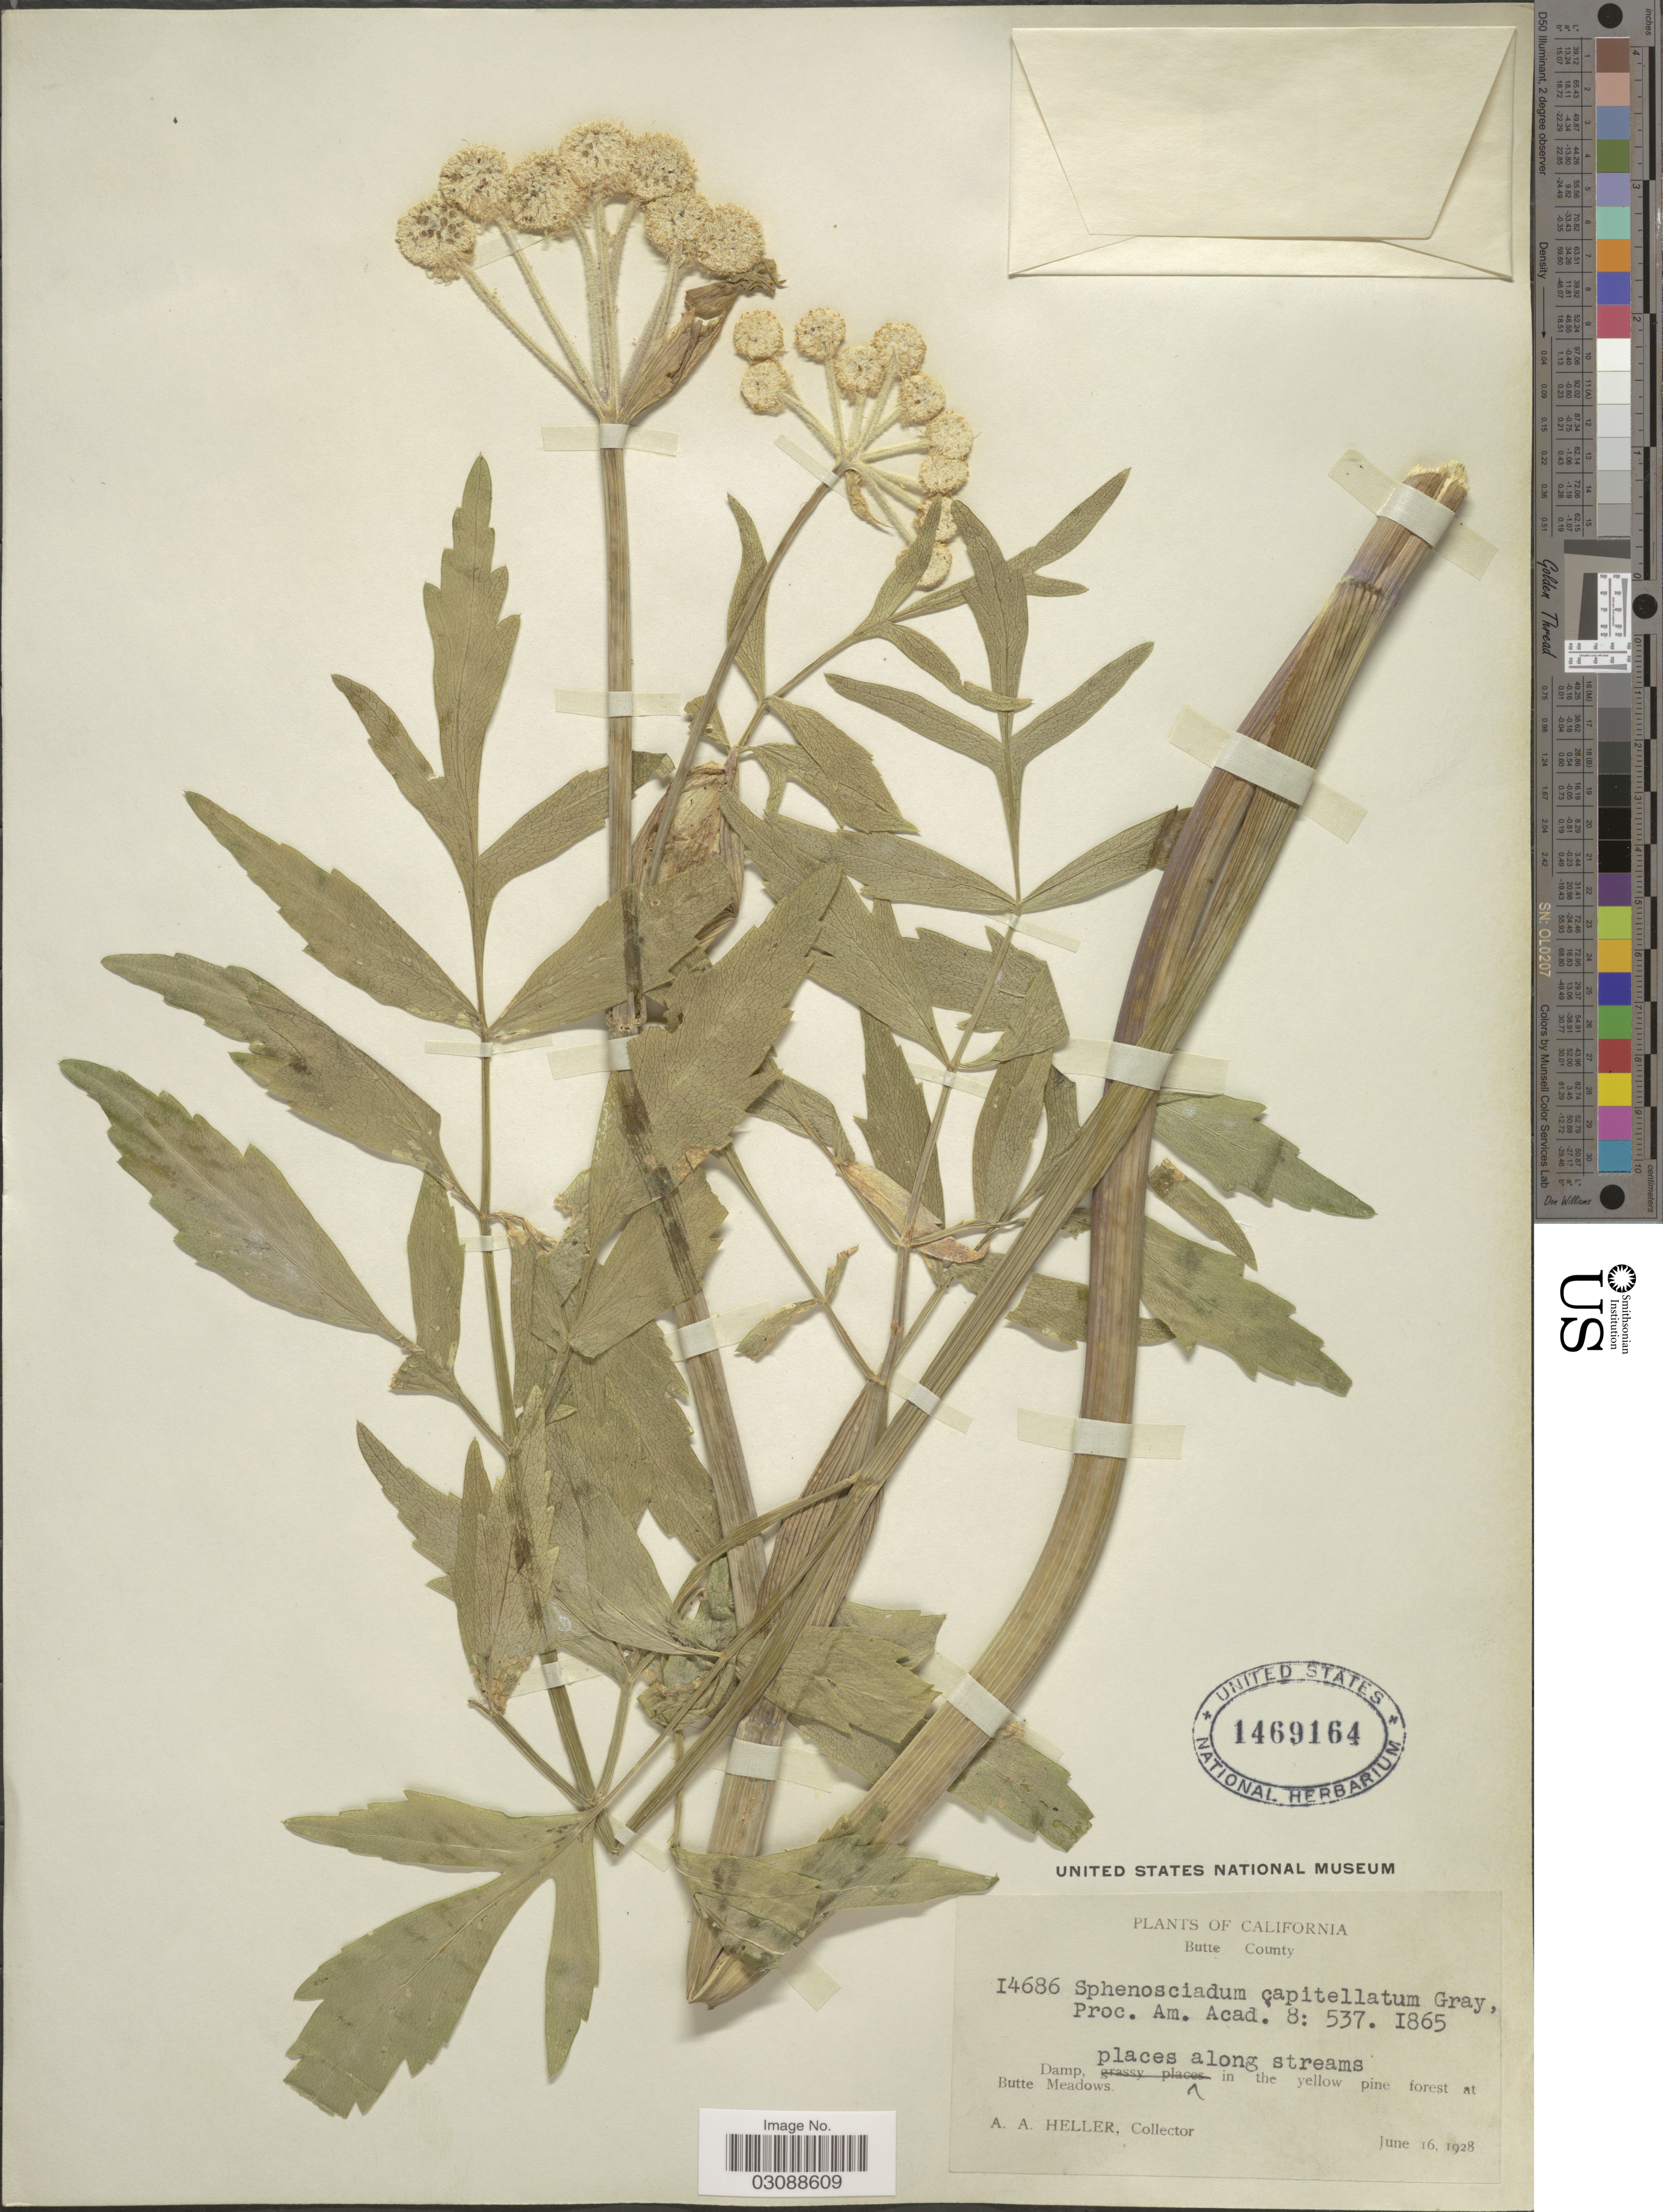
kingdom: Plantae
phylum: Tracheophyta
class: Magnoliopsida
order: Apiales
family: Apiaceae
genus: Sphenosciadium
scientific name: Sphenosciadium capitellatum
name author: A. Gray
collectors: A. A. Heller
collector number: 14686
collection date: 1928-06-16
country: United States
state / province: California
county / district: Butte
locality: Butte County. Damp, places along streams in the yellow pine forest at Butte Meadows.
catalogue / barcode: US 1469164